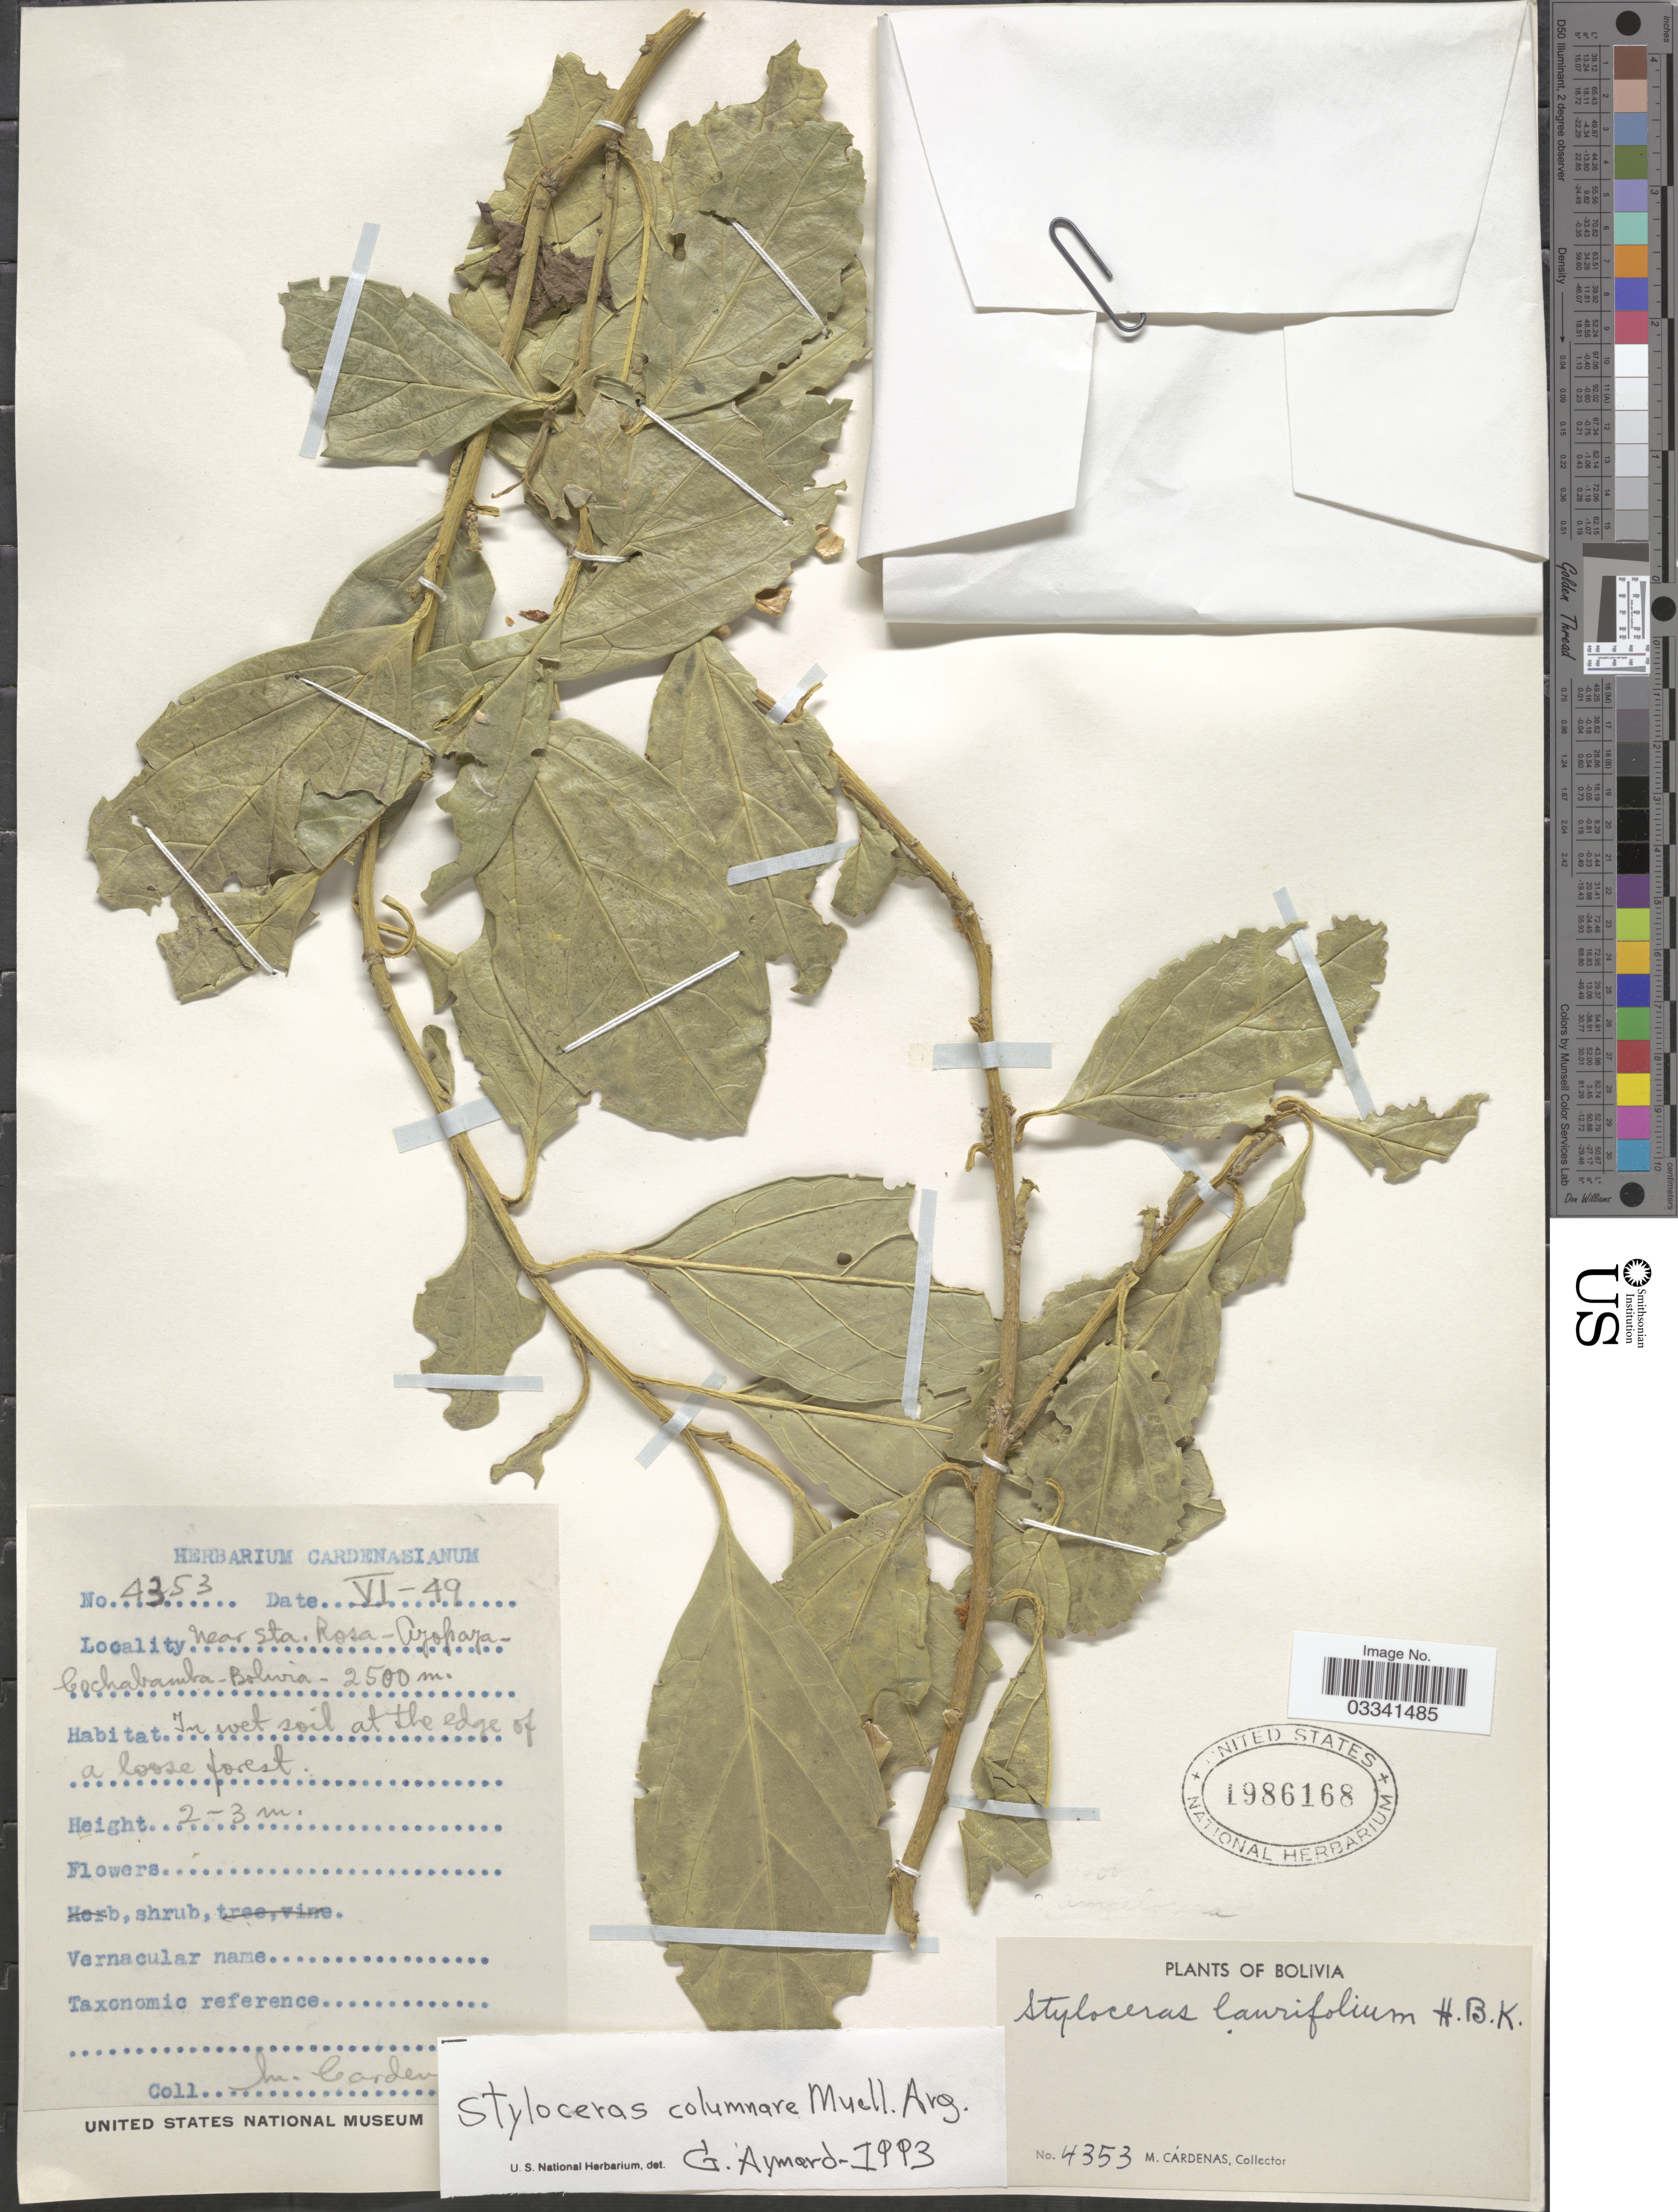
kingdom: Plantae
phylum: Tracheophyta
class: Magnoliopsida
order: Buxales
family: Buxaceae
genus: Styloceras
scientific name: Styloceras columnare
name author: Müll. Arg.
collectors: M. Cárdenas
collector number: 4353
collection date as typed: Transcribed d/m/y: /6/49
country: Bolivia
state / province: Cochabamba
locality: Near Sta. Rosa - Ayopaya.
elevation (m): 2500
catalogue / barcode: US 1986168